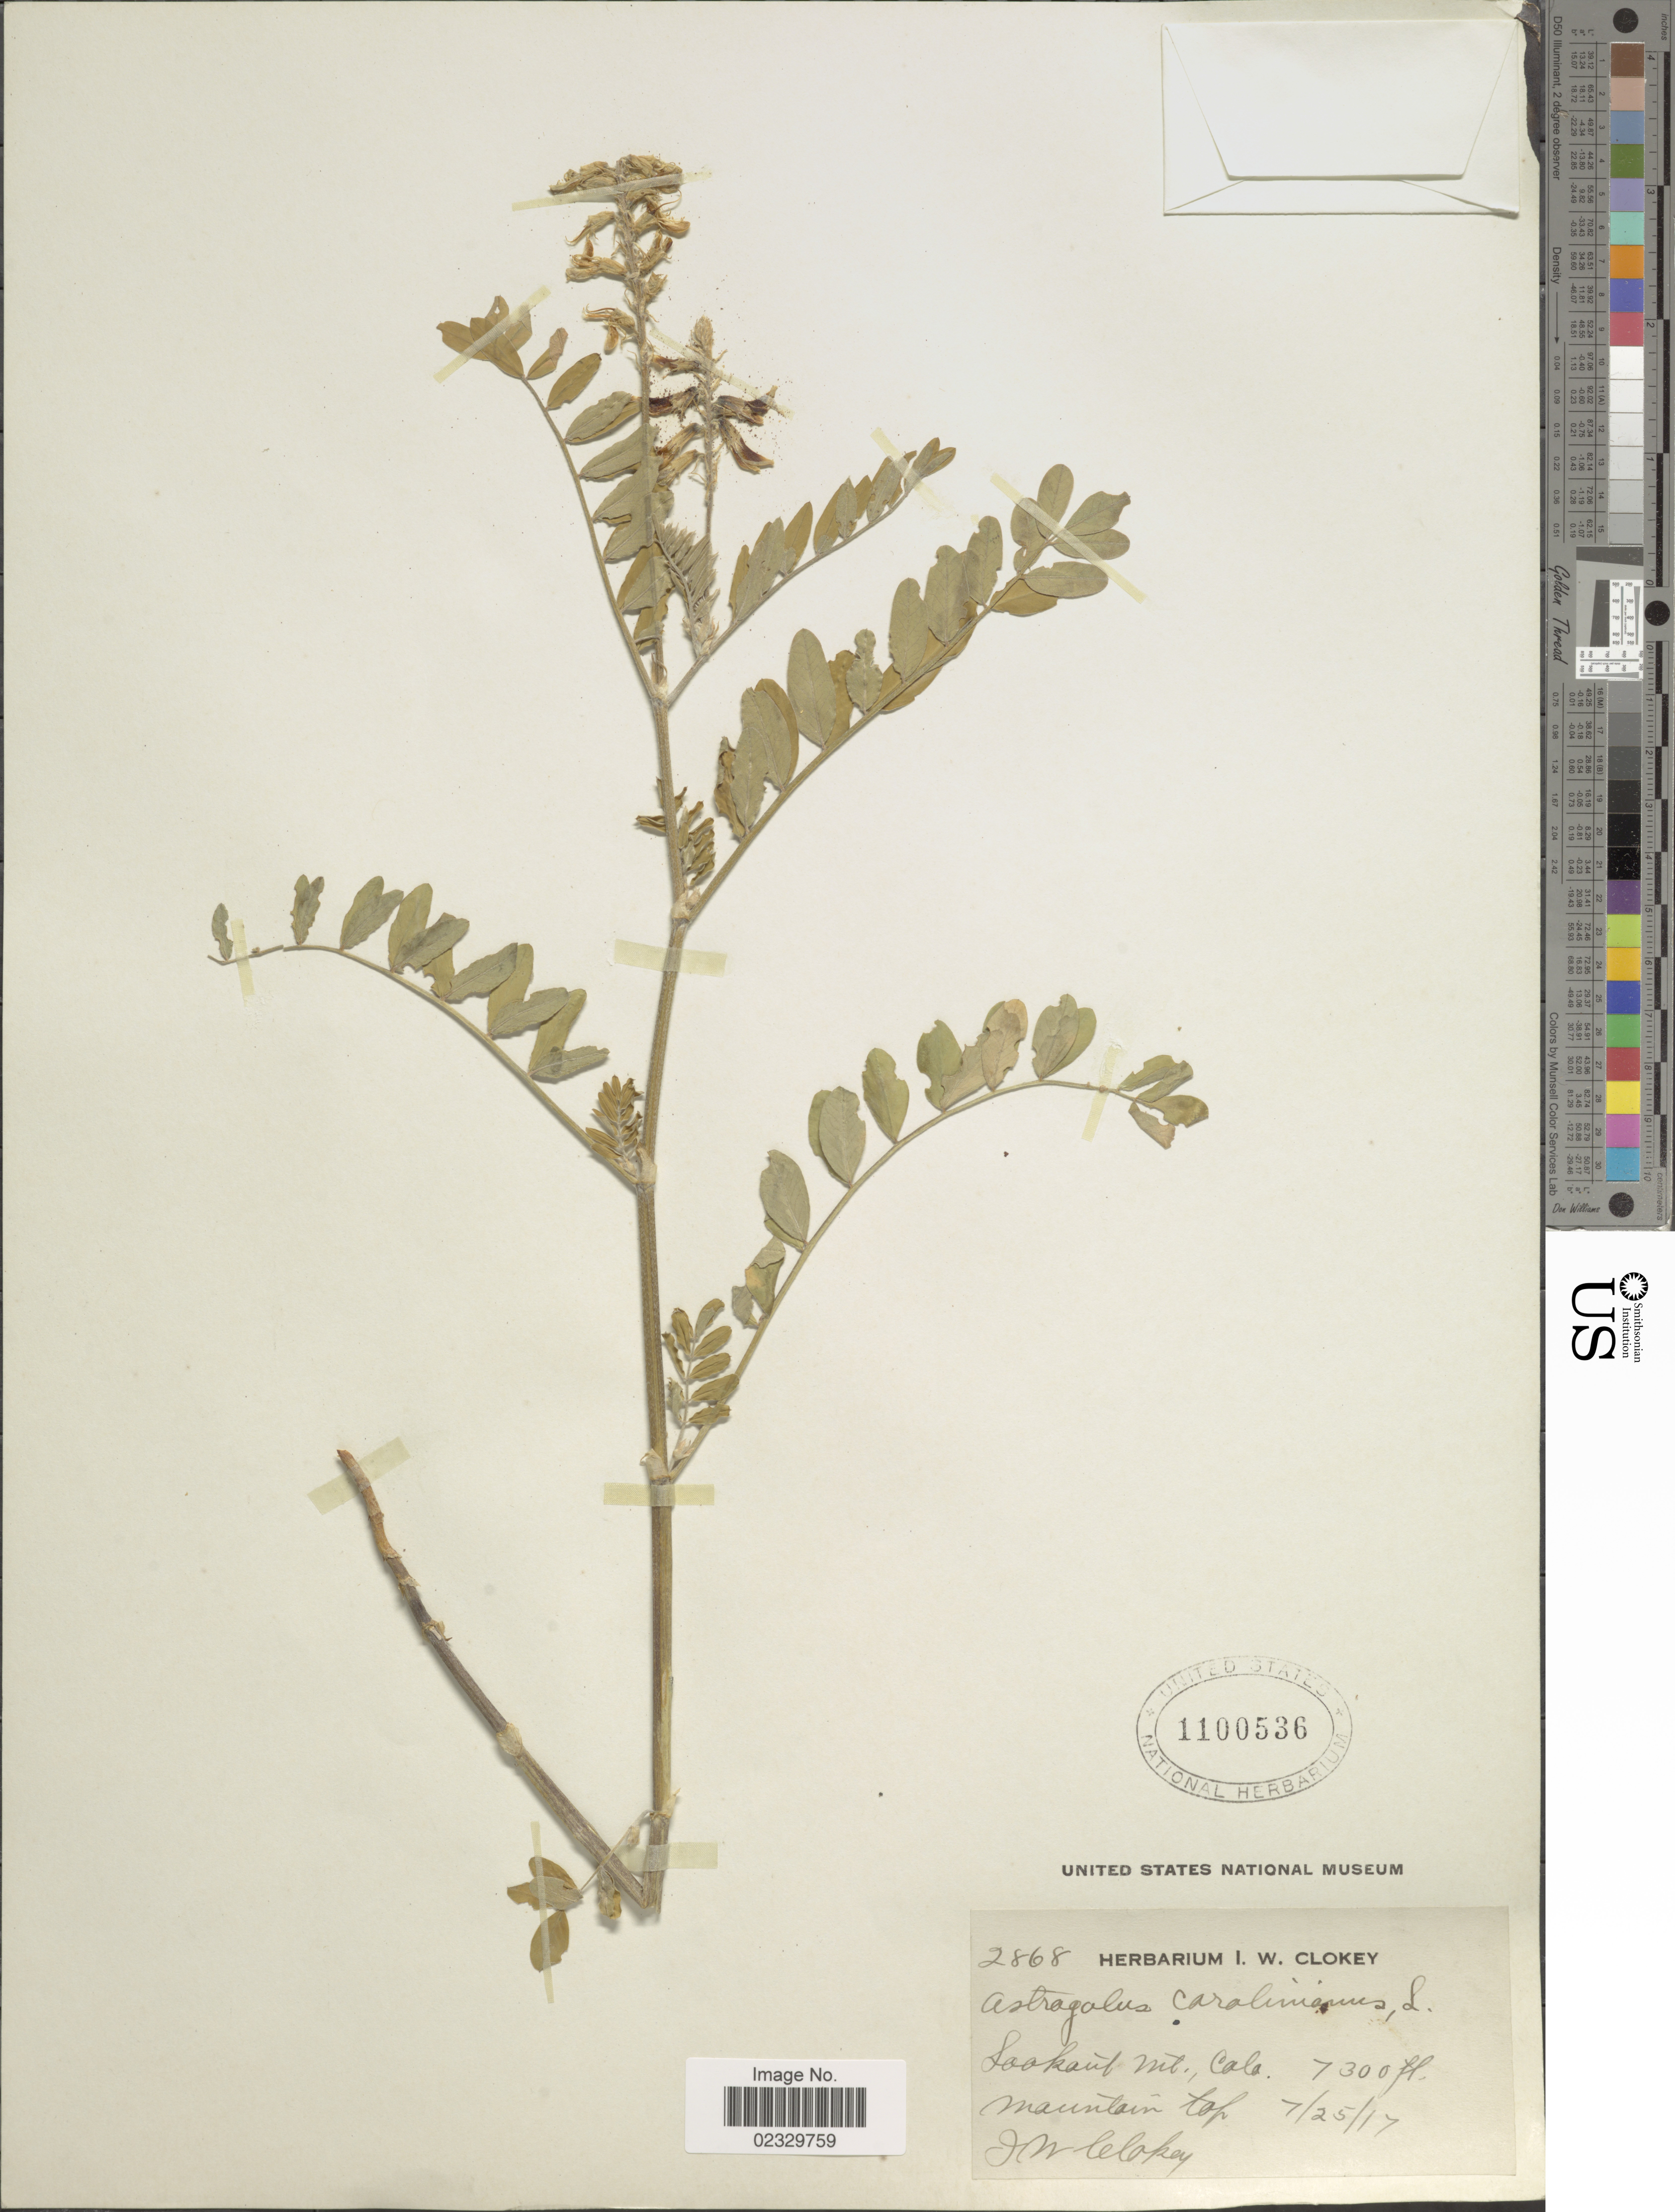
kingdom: Plantae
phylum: Tracheophyta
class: Magnoliopsida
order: Fabales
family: Fabaceae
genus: Astragalus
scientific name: Astragalus canadensis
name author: L.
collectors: J. Clokey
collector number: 2868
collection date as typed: Transcribed d/m/y: 25/7/17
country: United States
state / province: Colorado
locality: Lookout Mt., Mountain Top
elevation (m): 2225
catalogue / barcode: US 1100536